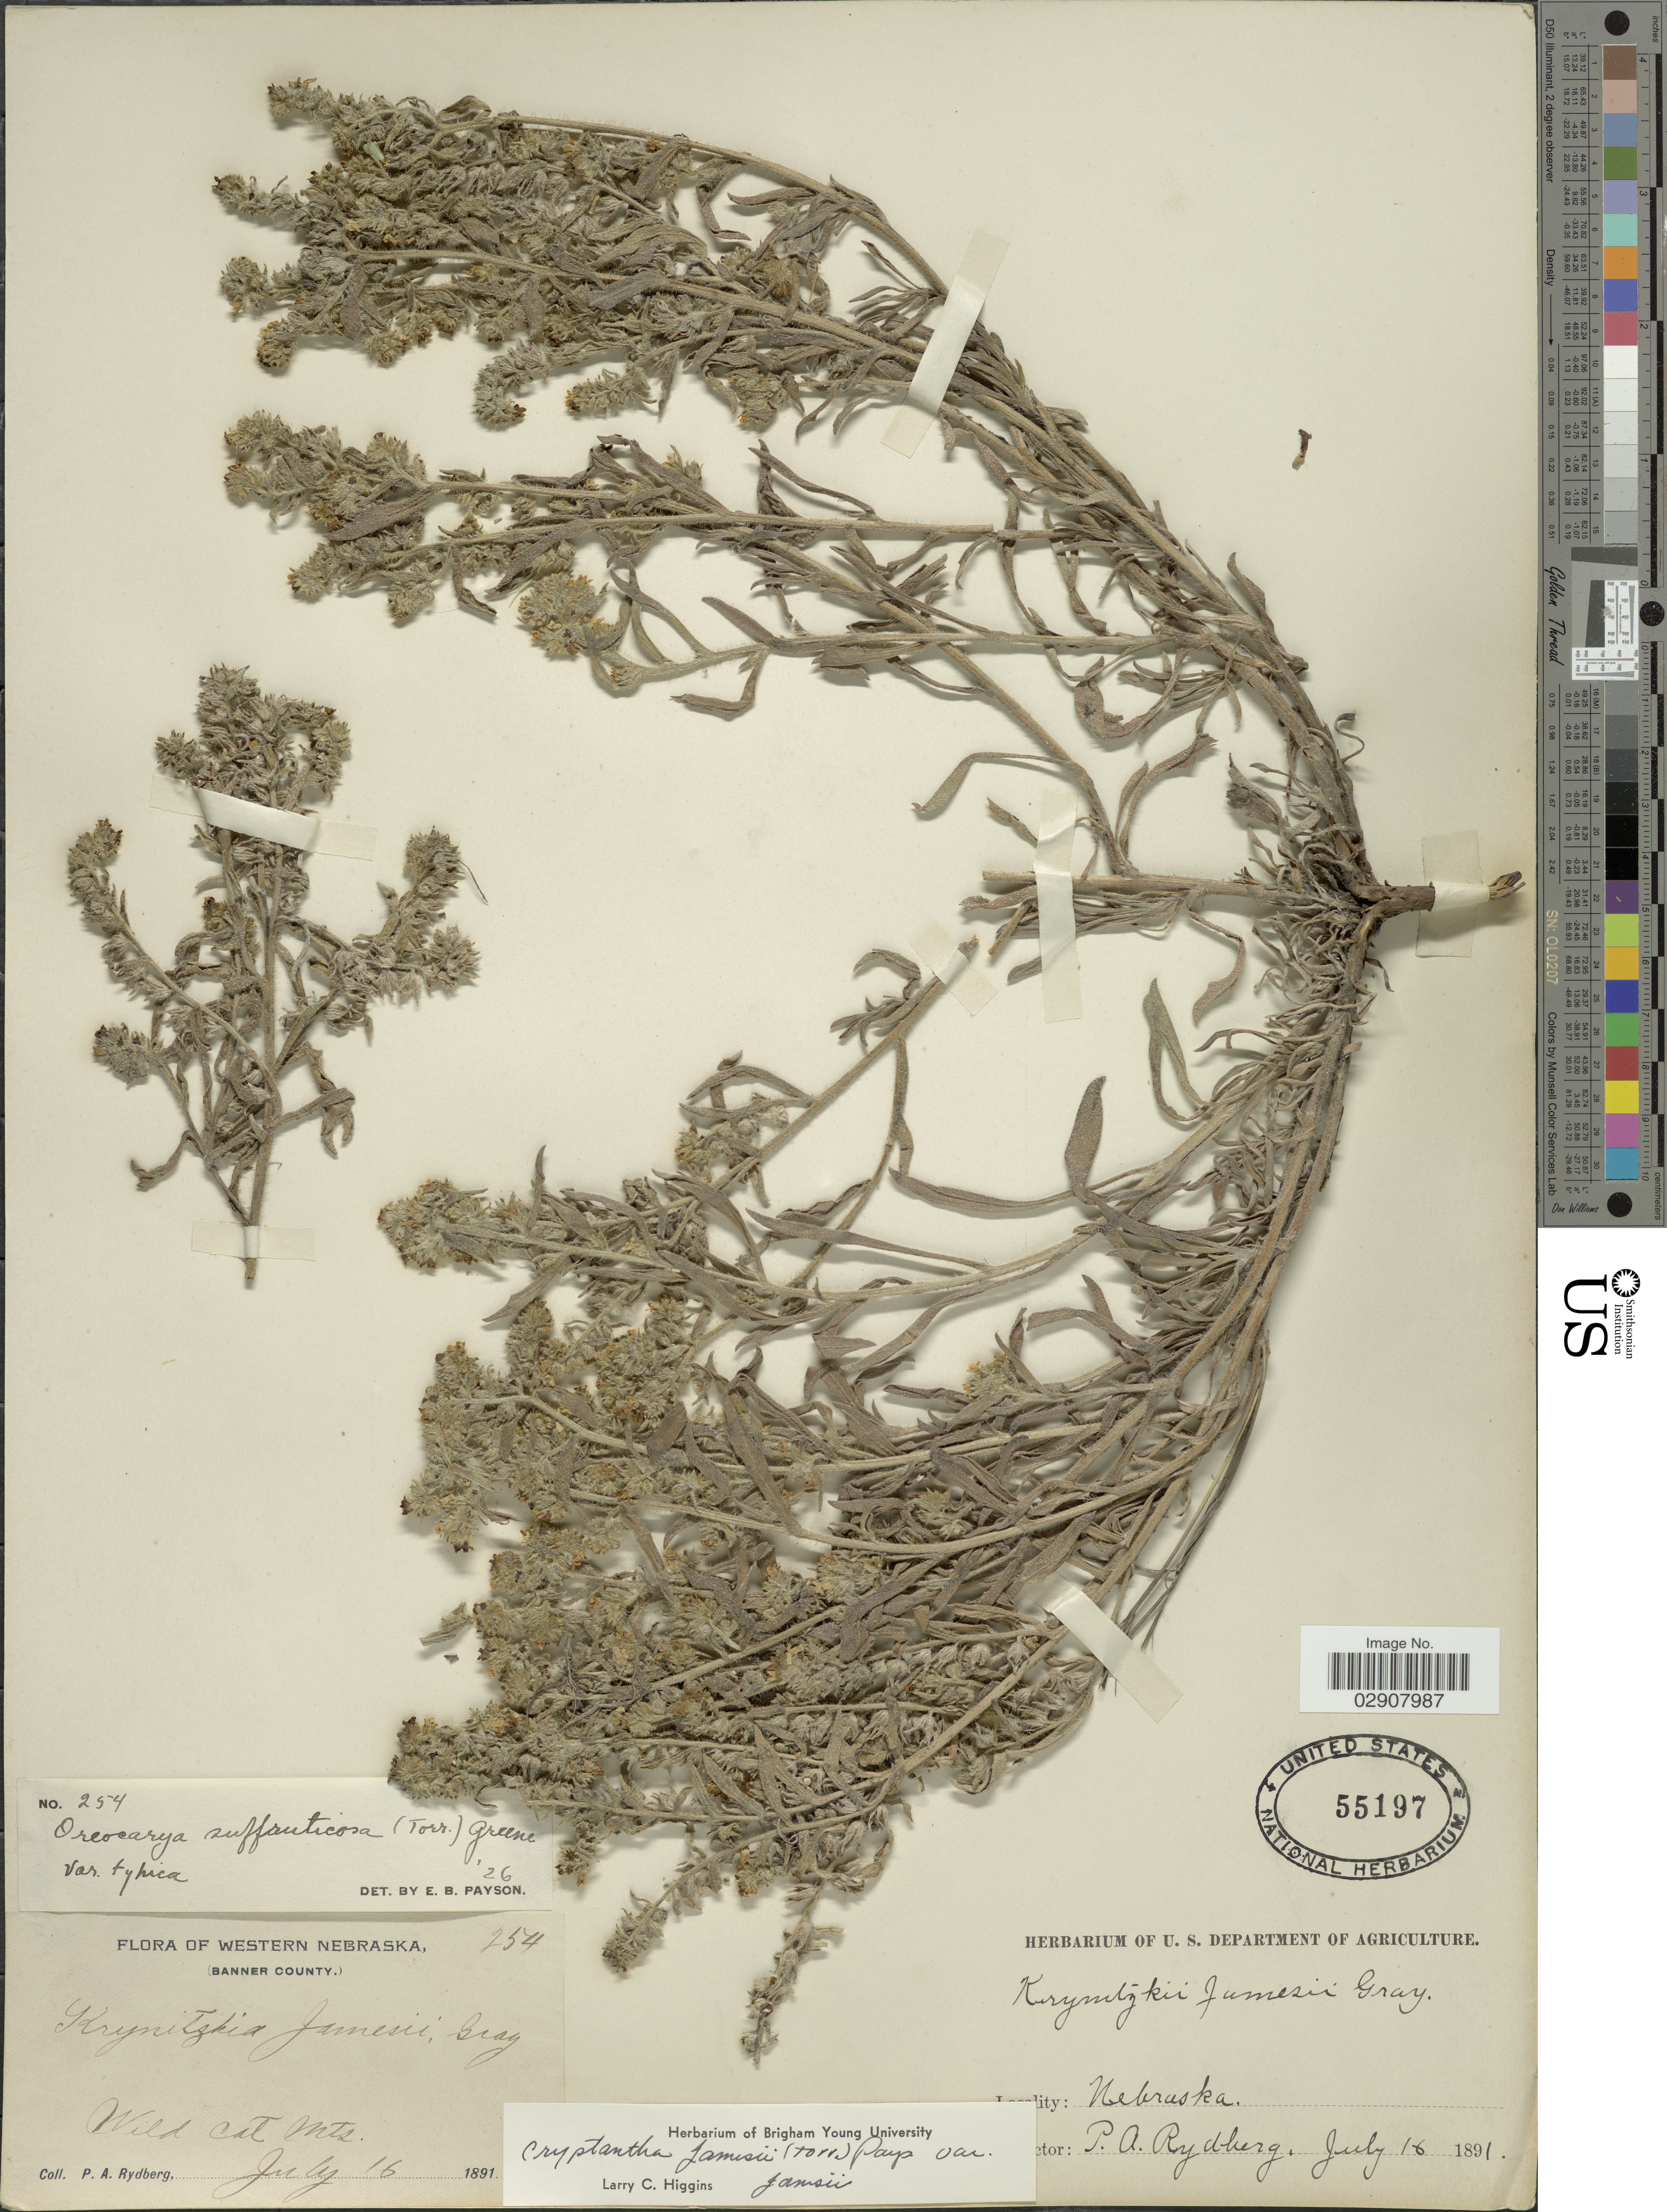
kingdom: Plantae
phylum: Tracheophyta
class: Magnoliopsida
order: Boraginales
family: Boraginaceae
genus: Cryptantha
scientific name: Cryptantha jamesii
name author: (Torr.) Payson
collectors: P. A. Rydberg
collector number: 254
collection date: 1891-07-16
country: United States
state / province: Nebraska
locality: Western Nebraska, Banner County, Wild Cat Mts.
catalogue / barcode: US 55197